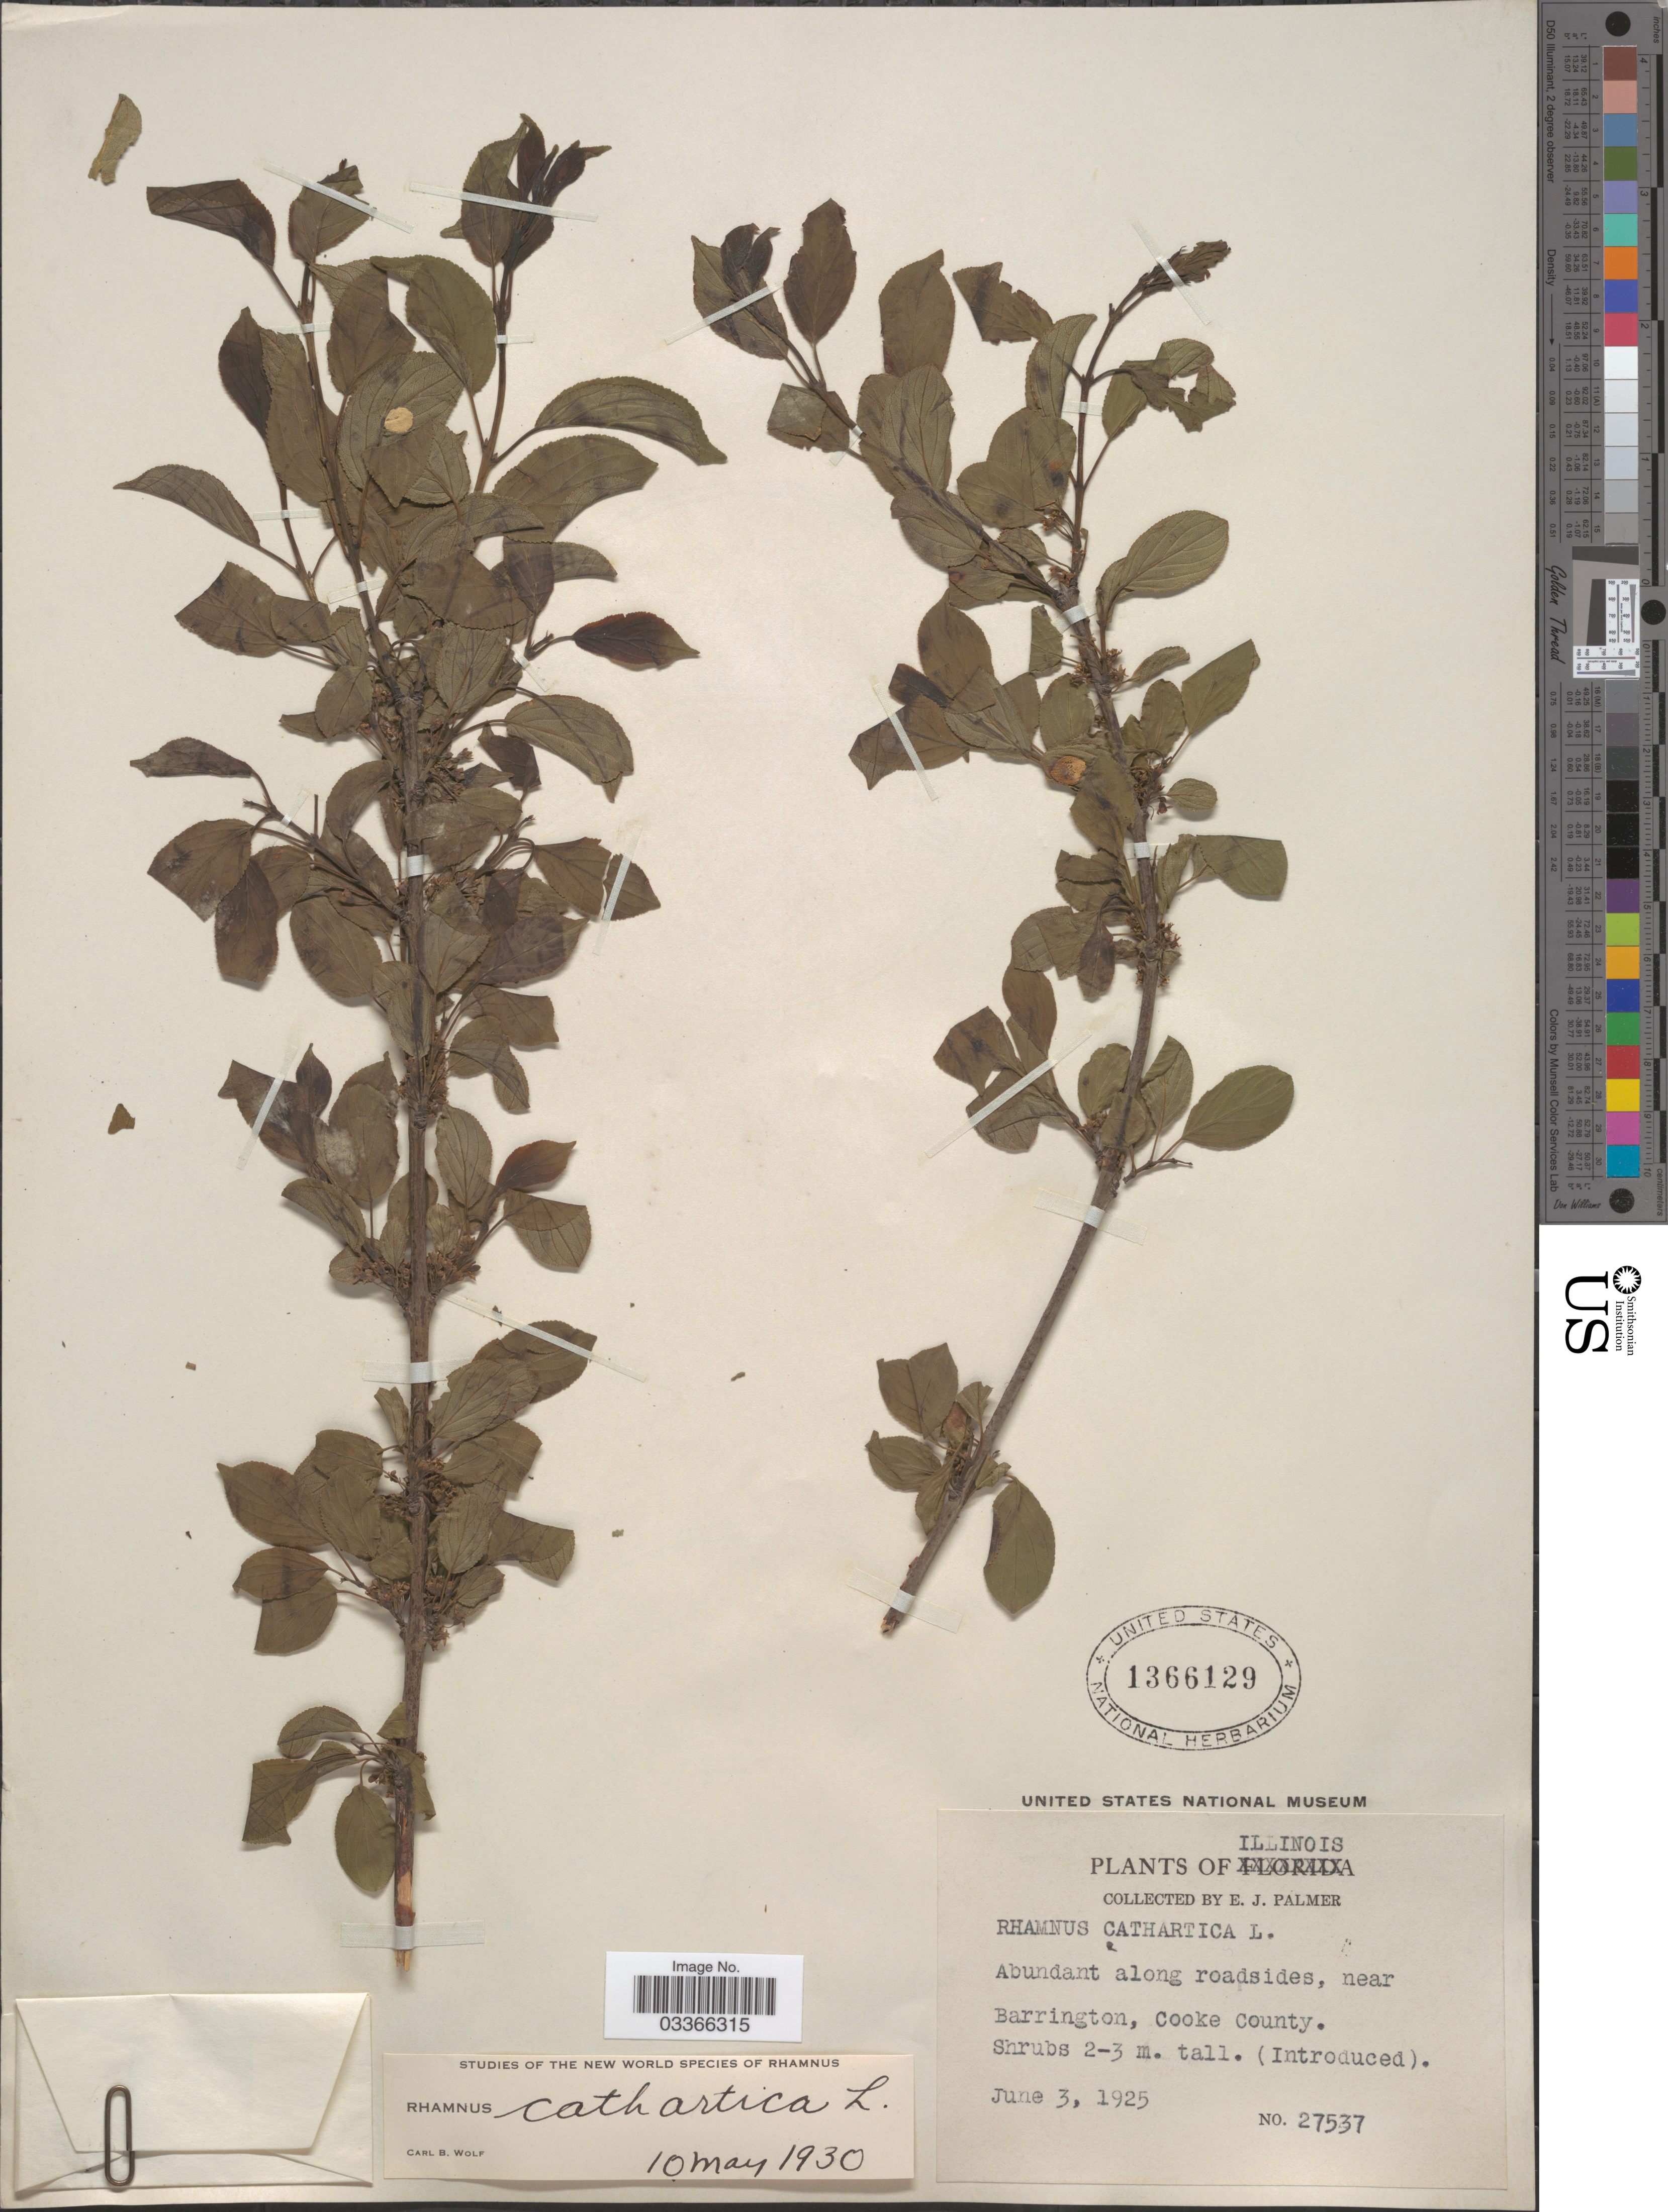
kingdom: Plantae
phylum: Tracheophyta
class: Magnoliopsida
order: Rosales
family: Rhamnaceae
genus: Rhamnus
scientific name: Rhamnus cathartica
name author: L.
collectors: E. J. Palmer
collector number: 27537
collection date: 1925-06-03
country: United States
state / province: Illinois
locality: Near Barrington, Cooke County.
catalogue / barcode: US 1366129